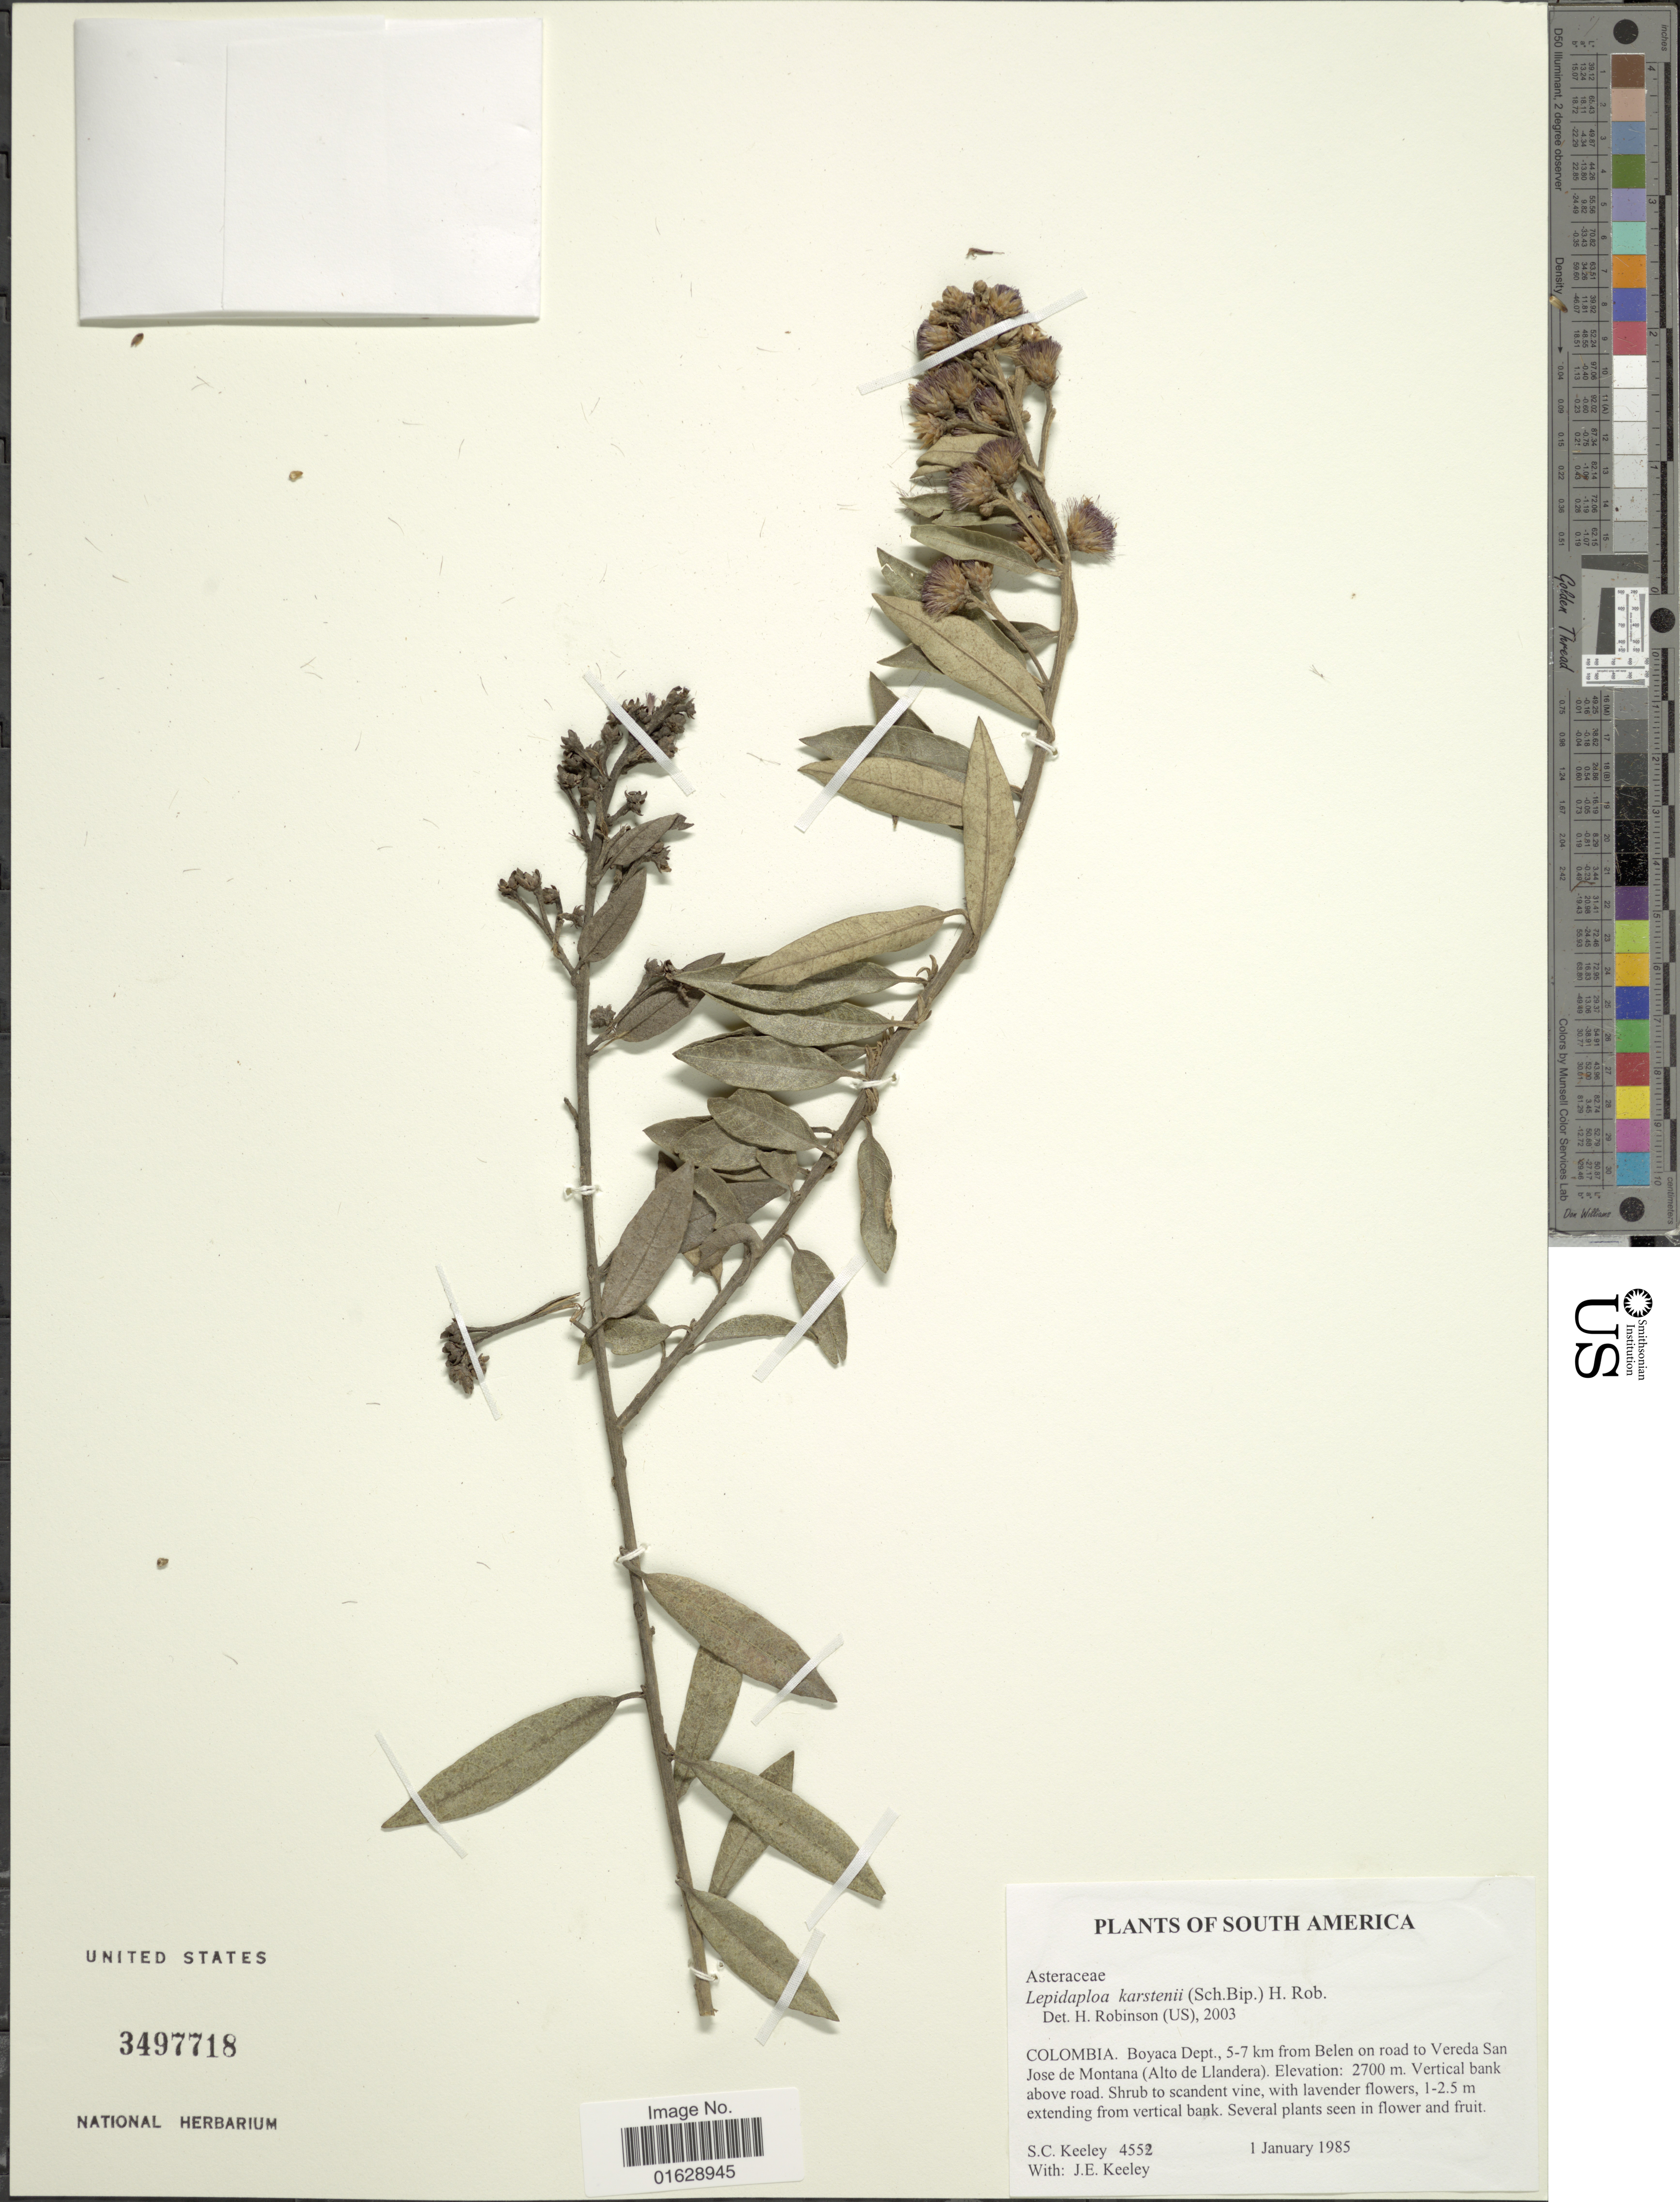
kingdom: Plantae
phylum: Tracheophyta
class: Magnoliopsida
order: Asterales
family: Asteraceae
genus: Lepidaploa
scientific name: Lepidaploa karstenii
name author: (Sch. Bip.) H. Rob.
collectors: S. C. Keeley & J. E. Keeley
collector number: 4552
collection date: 1985-01-01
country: Colombia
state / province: Boyacá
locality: Boyaca Dept., 5-7 km from Belen on road to Vereda San Jose de Montana (Alto de Llandera).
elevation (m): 2700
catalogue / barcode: US 3497718